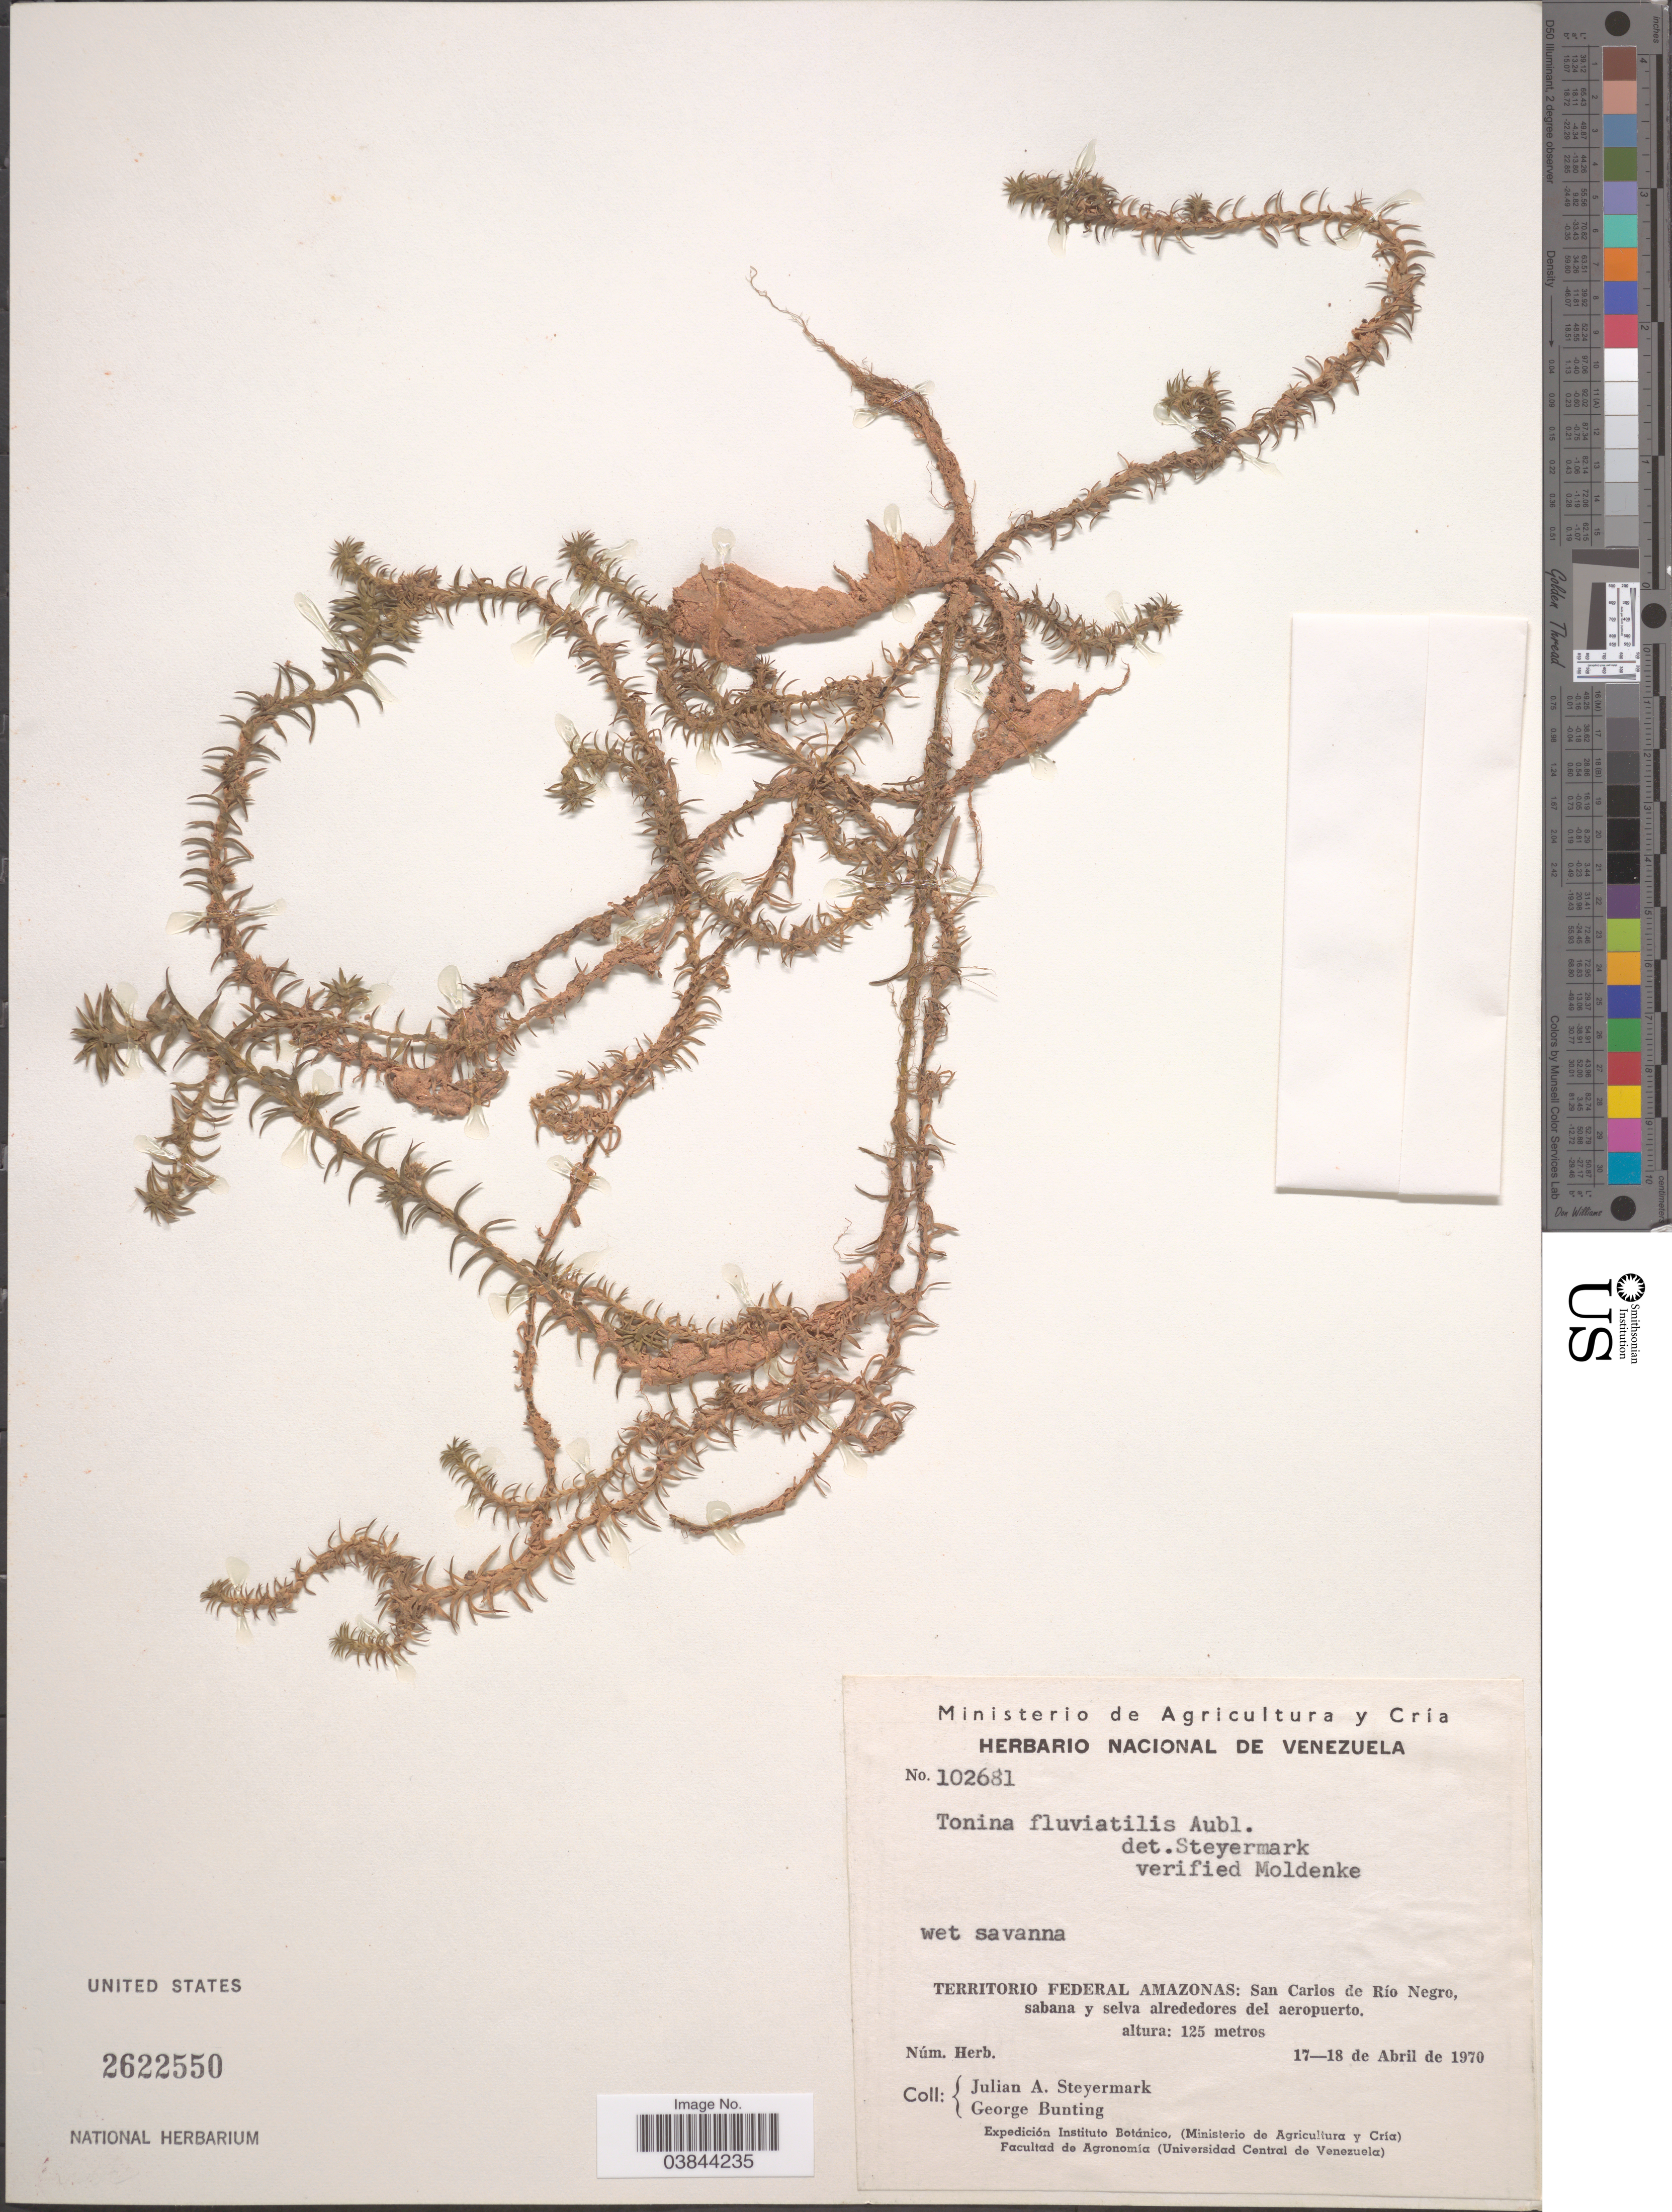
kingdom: Plantae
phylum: Tracheophyta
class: Liliopsida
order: Poales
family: Eriocaulaceae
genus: Tonina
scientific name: Tonina fluviatilis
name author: Aubl.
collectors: J. Steyermark & G. S. Bunting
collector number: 102681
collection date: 1970-04-17/1970-04-18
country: Venezuela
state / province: Amazonas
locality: Territorio Federal Amazonas: San Carlos de Río Negro.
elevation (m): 125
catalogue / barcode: US 2622550